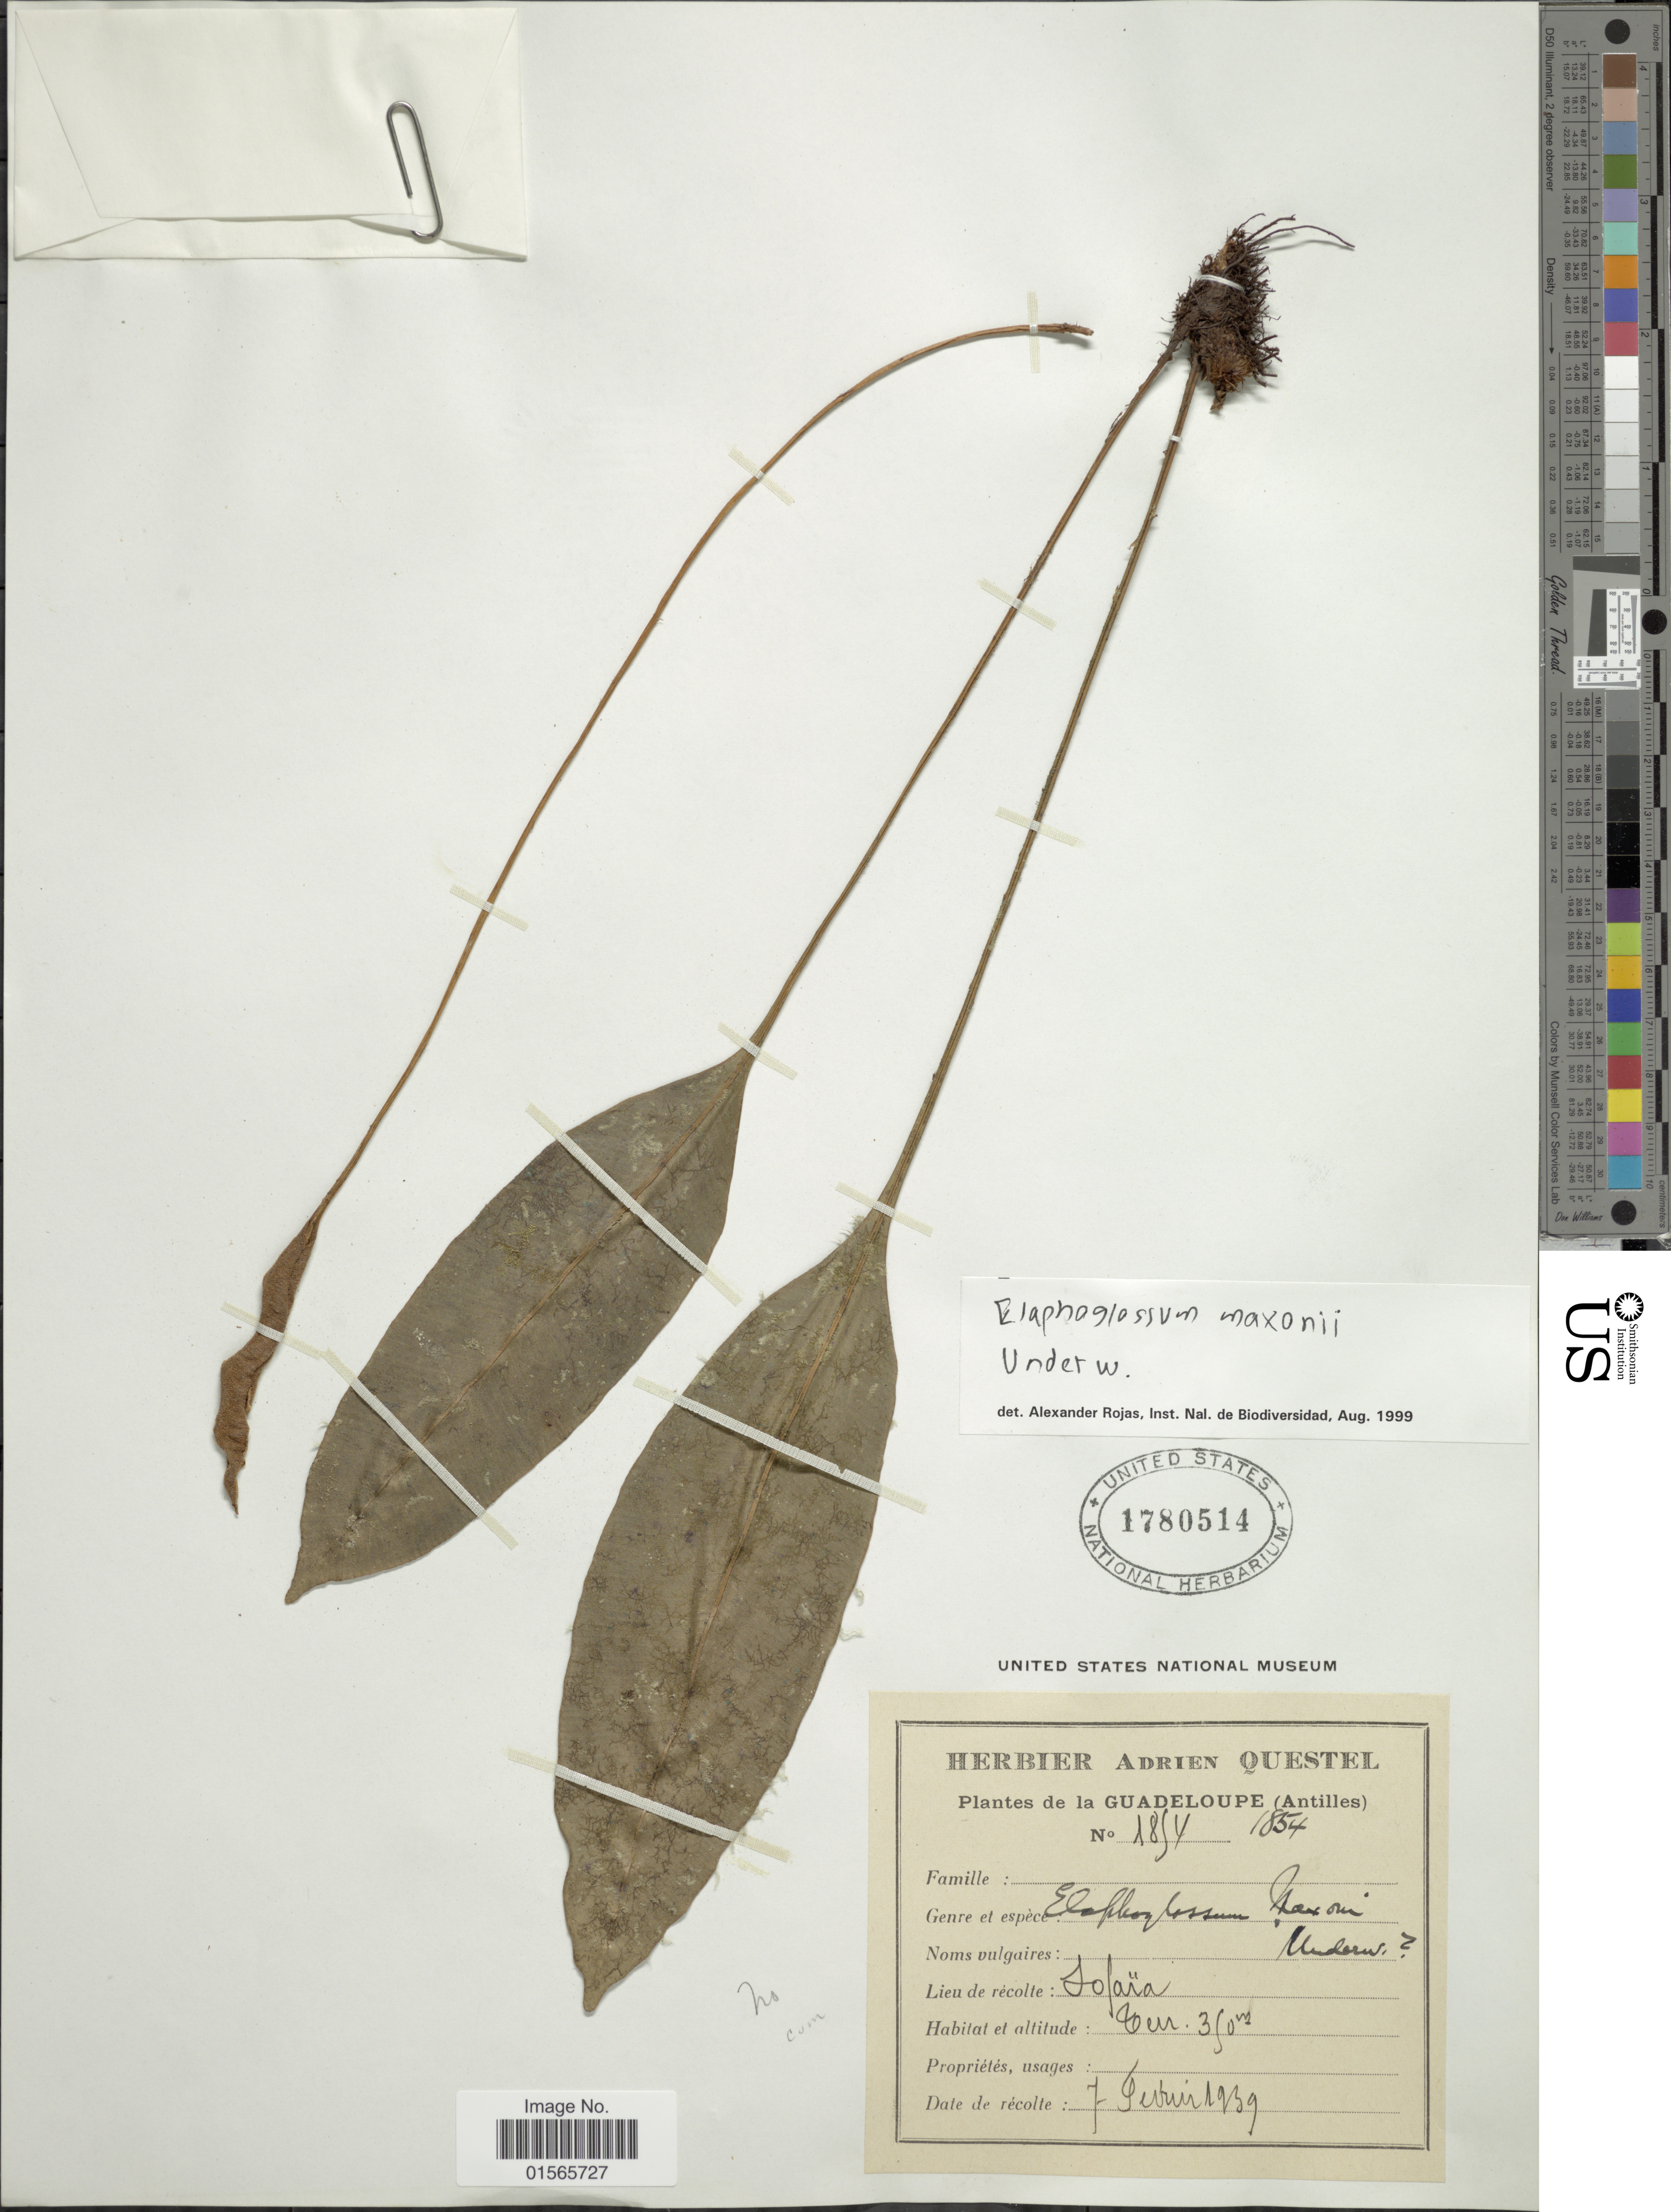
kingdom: Plantae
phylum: Tracheophyta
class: Polypodiopsida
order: Polypodiales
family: Dryopteridaceae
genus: Elaphoglossum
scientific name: Elaphoglossum maxonii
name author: Underw. ex C.V. Morton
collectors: ex herb. A. Questal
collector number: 1854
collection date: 1939-02-07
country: Guadeloupe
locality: (Antilles) Sofära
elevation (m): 350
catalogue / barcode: US 1780514